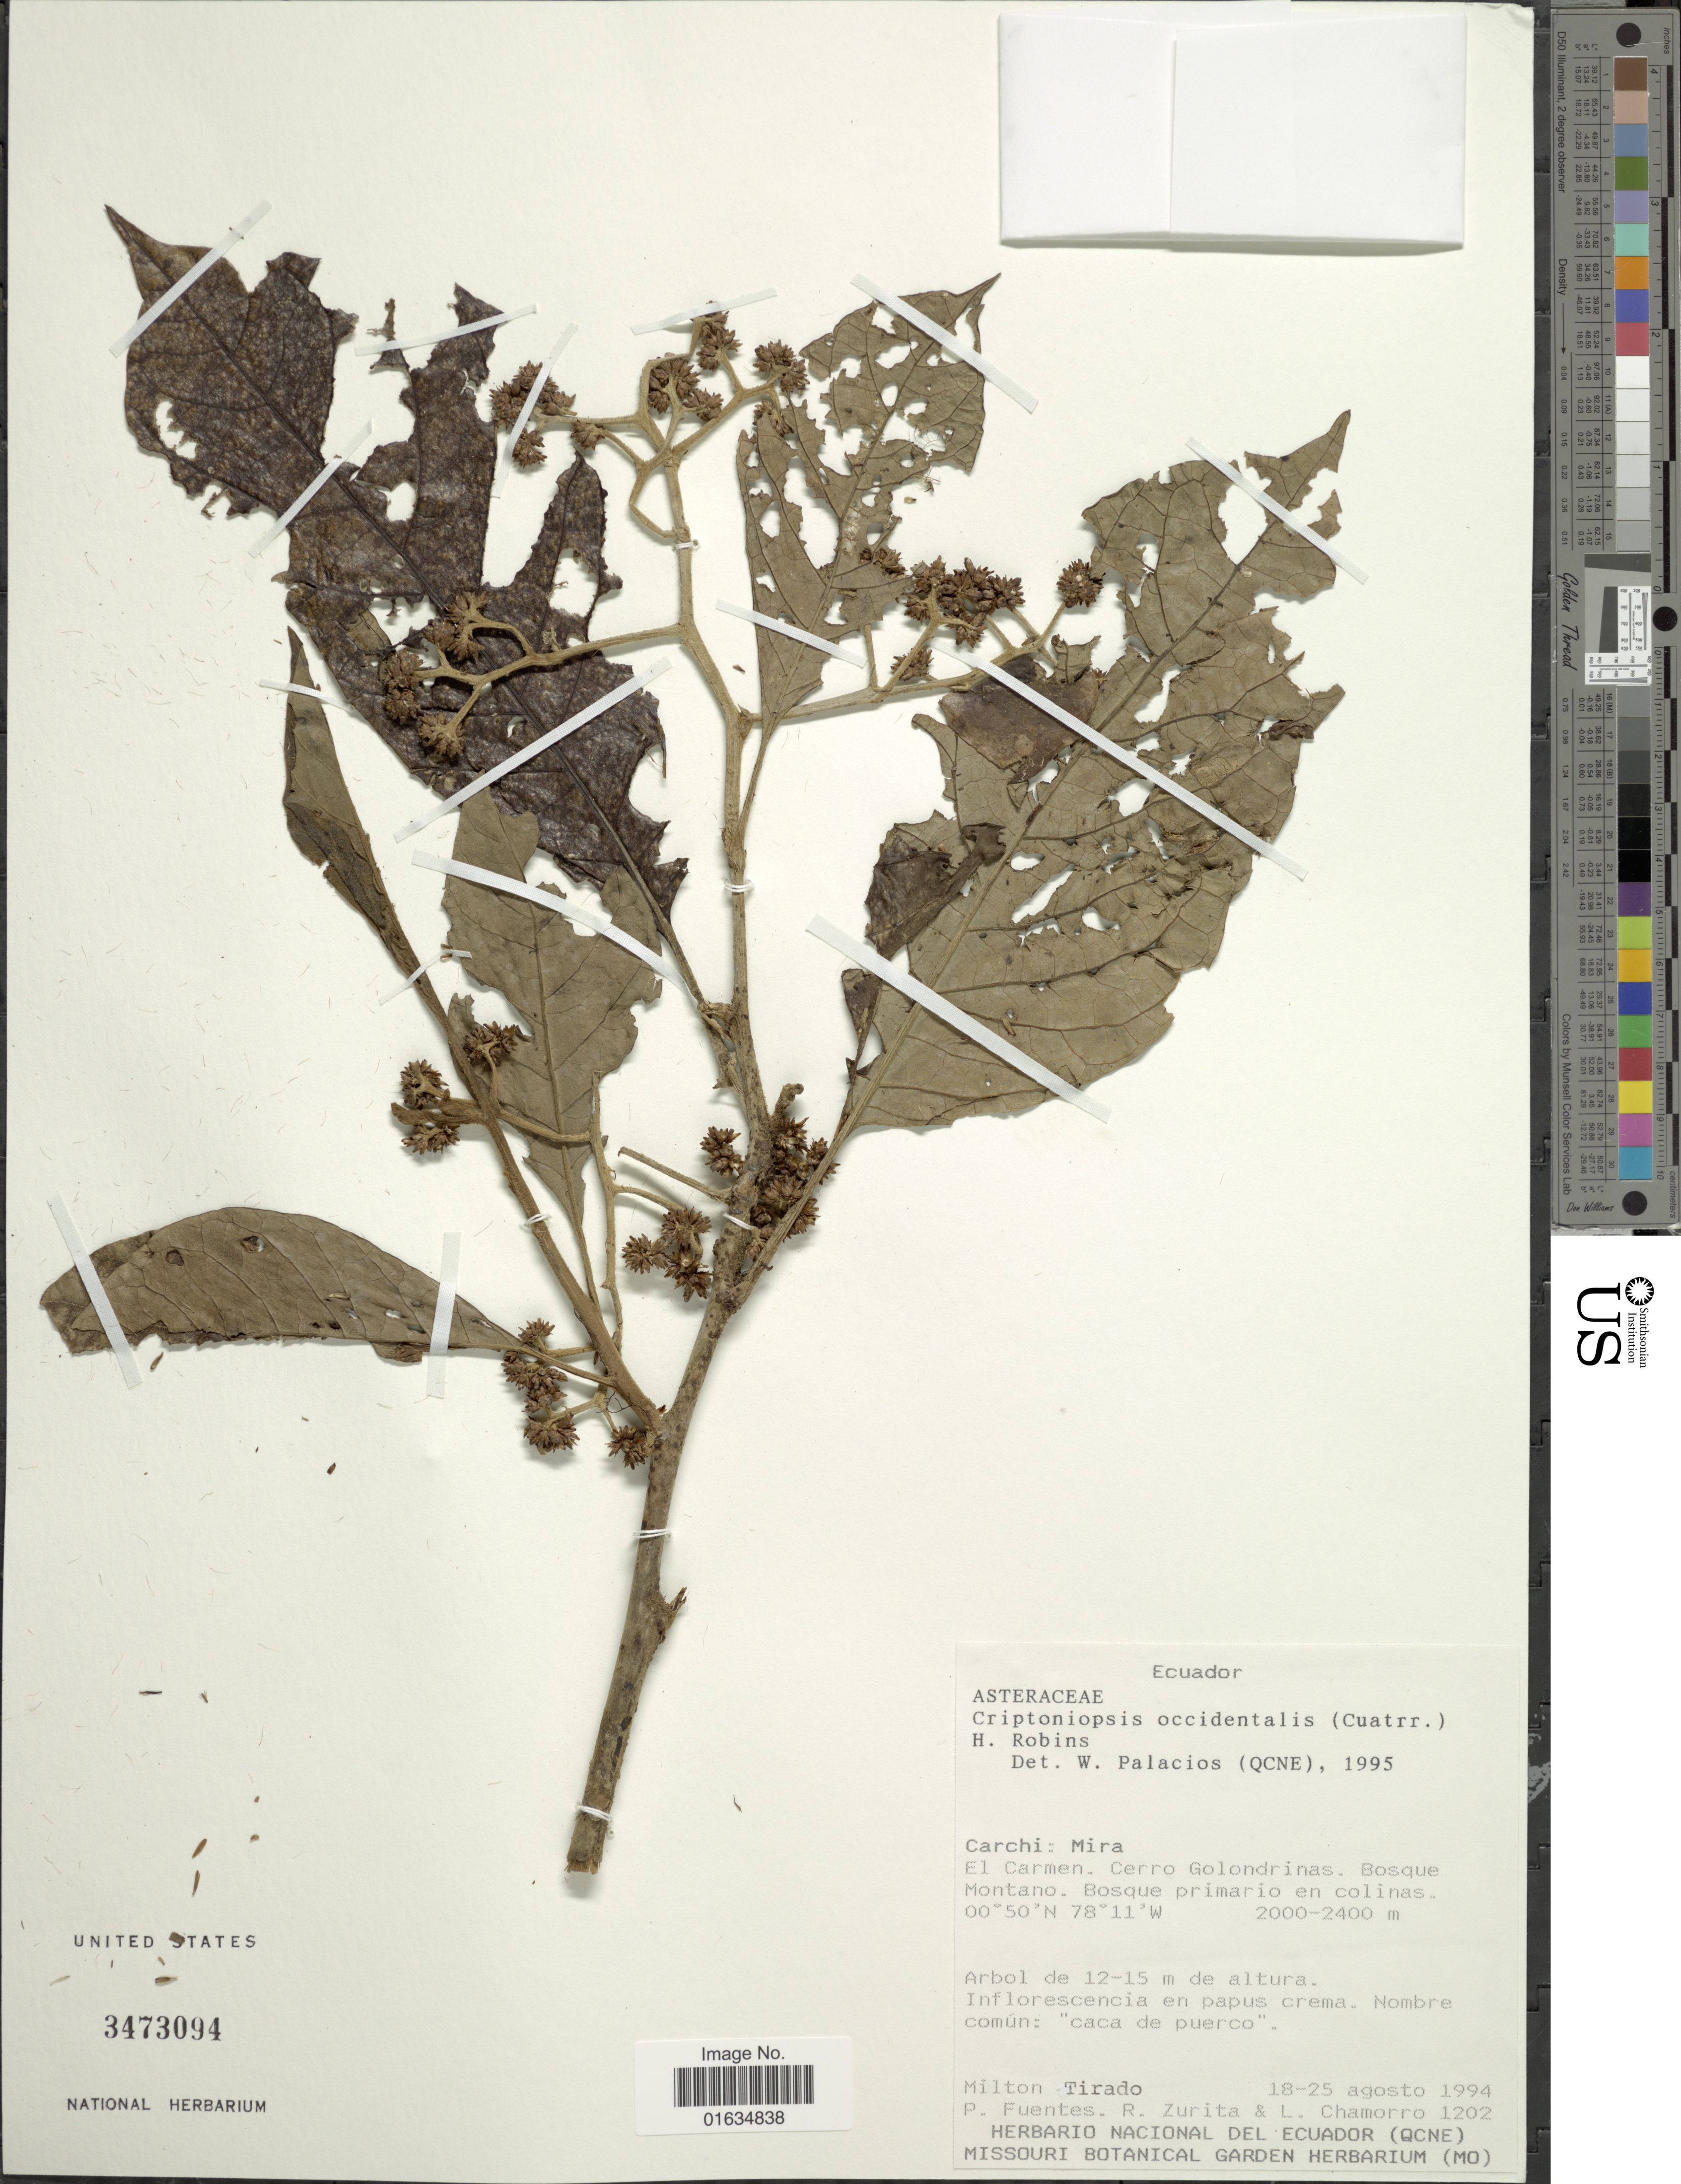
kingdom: Plantae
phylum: Tracheophyta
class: Magnoliopsida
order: Asterales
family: Asteraceae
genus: Critoniopsis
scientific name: Critoniopsis occidentalis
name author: (Cuatrec.) H. Rob.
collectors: M. Tirado, P. Fuentes, R. Zurita & L. Chamorro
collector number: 1202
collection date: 1994-08-18/1994-08-25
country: Ecuador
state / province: Carchi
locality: Carchi, Mira, El Carmen, Cerro Golondrinas, Bosque Montano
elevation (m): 2000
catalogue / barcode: US 3473094